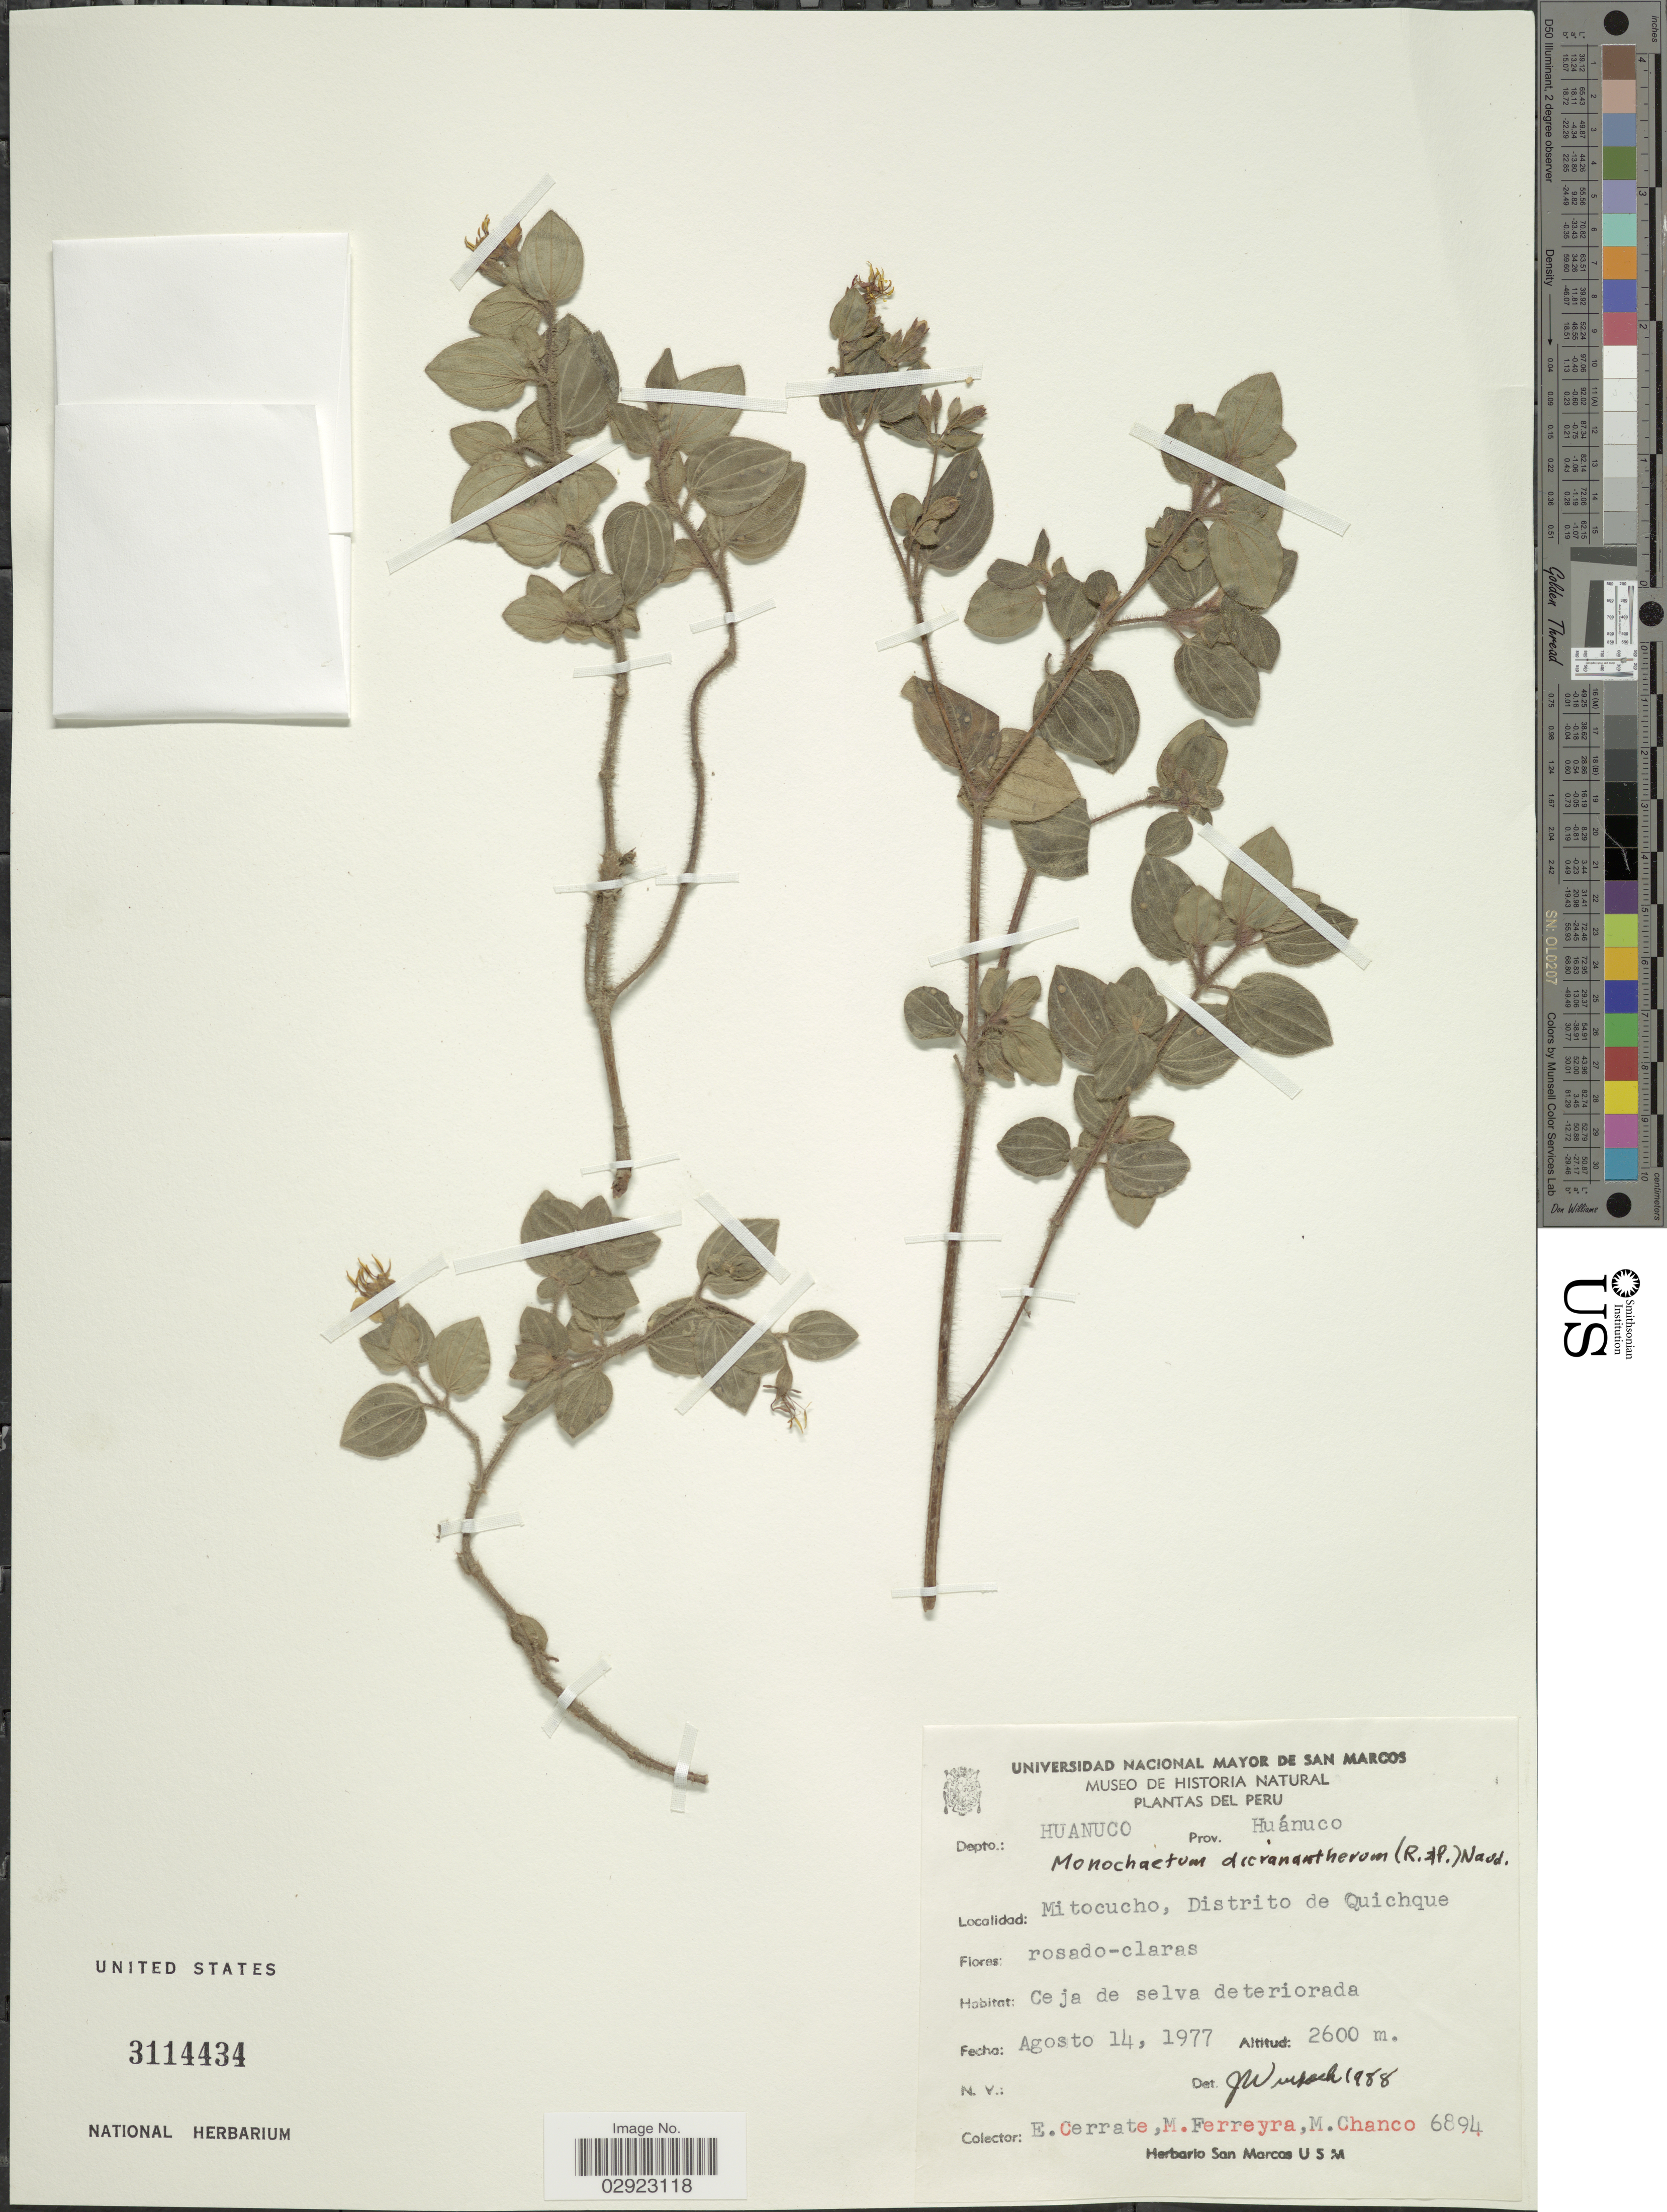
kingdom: Plantae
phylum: Tracheophyta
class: Magnoliopsida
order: Myrtales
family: Melastomataceae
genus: Monochaetum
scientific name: Monochaetum dicranantherum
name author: Naudin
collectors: E. Cerrate, M. Ferreyra & M. Chanco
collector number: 6894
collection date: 1977-08-14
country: Peru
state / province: Huánuco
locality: Depto.: Huanuco, Prov. Huánuco, Mitocucho, Distrito de Quichque.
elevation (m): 2600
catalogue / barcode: US 3114434